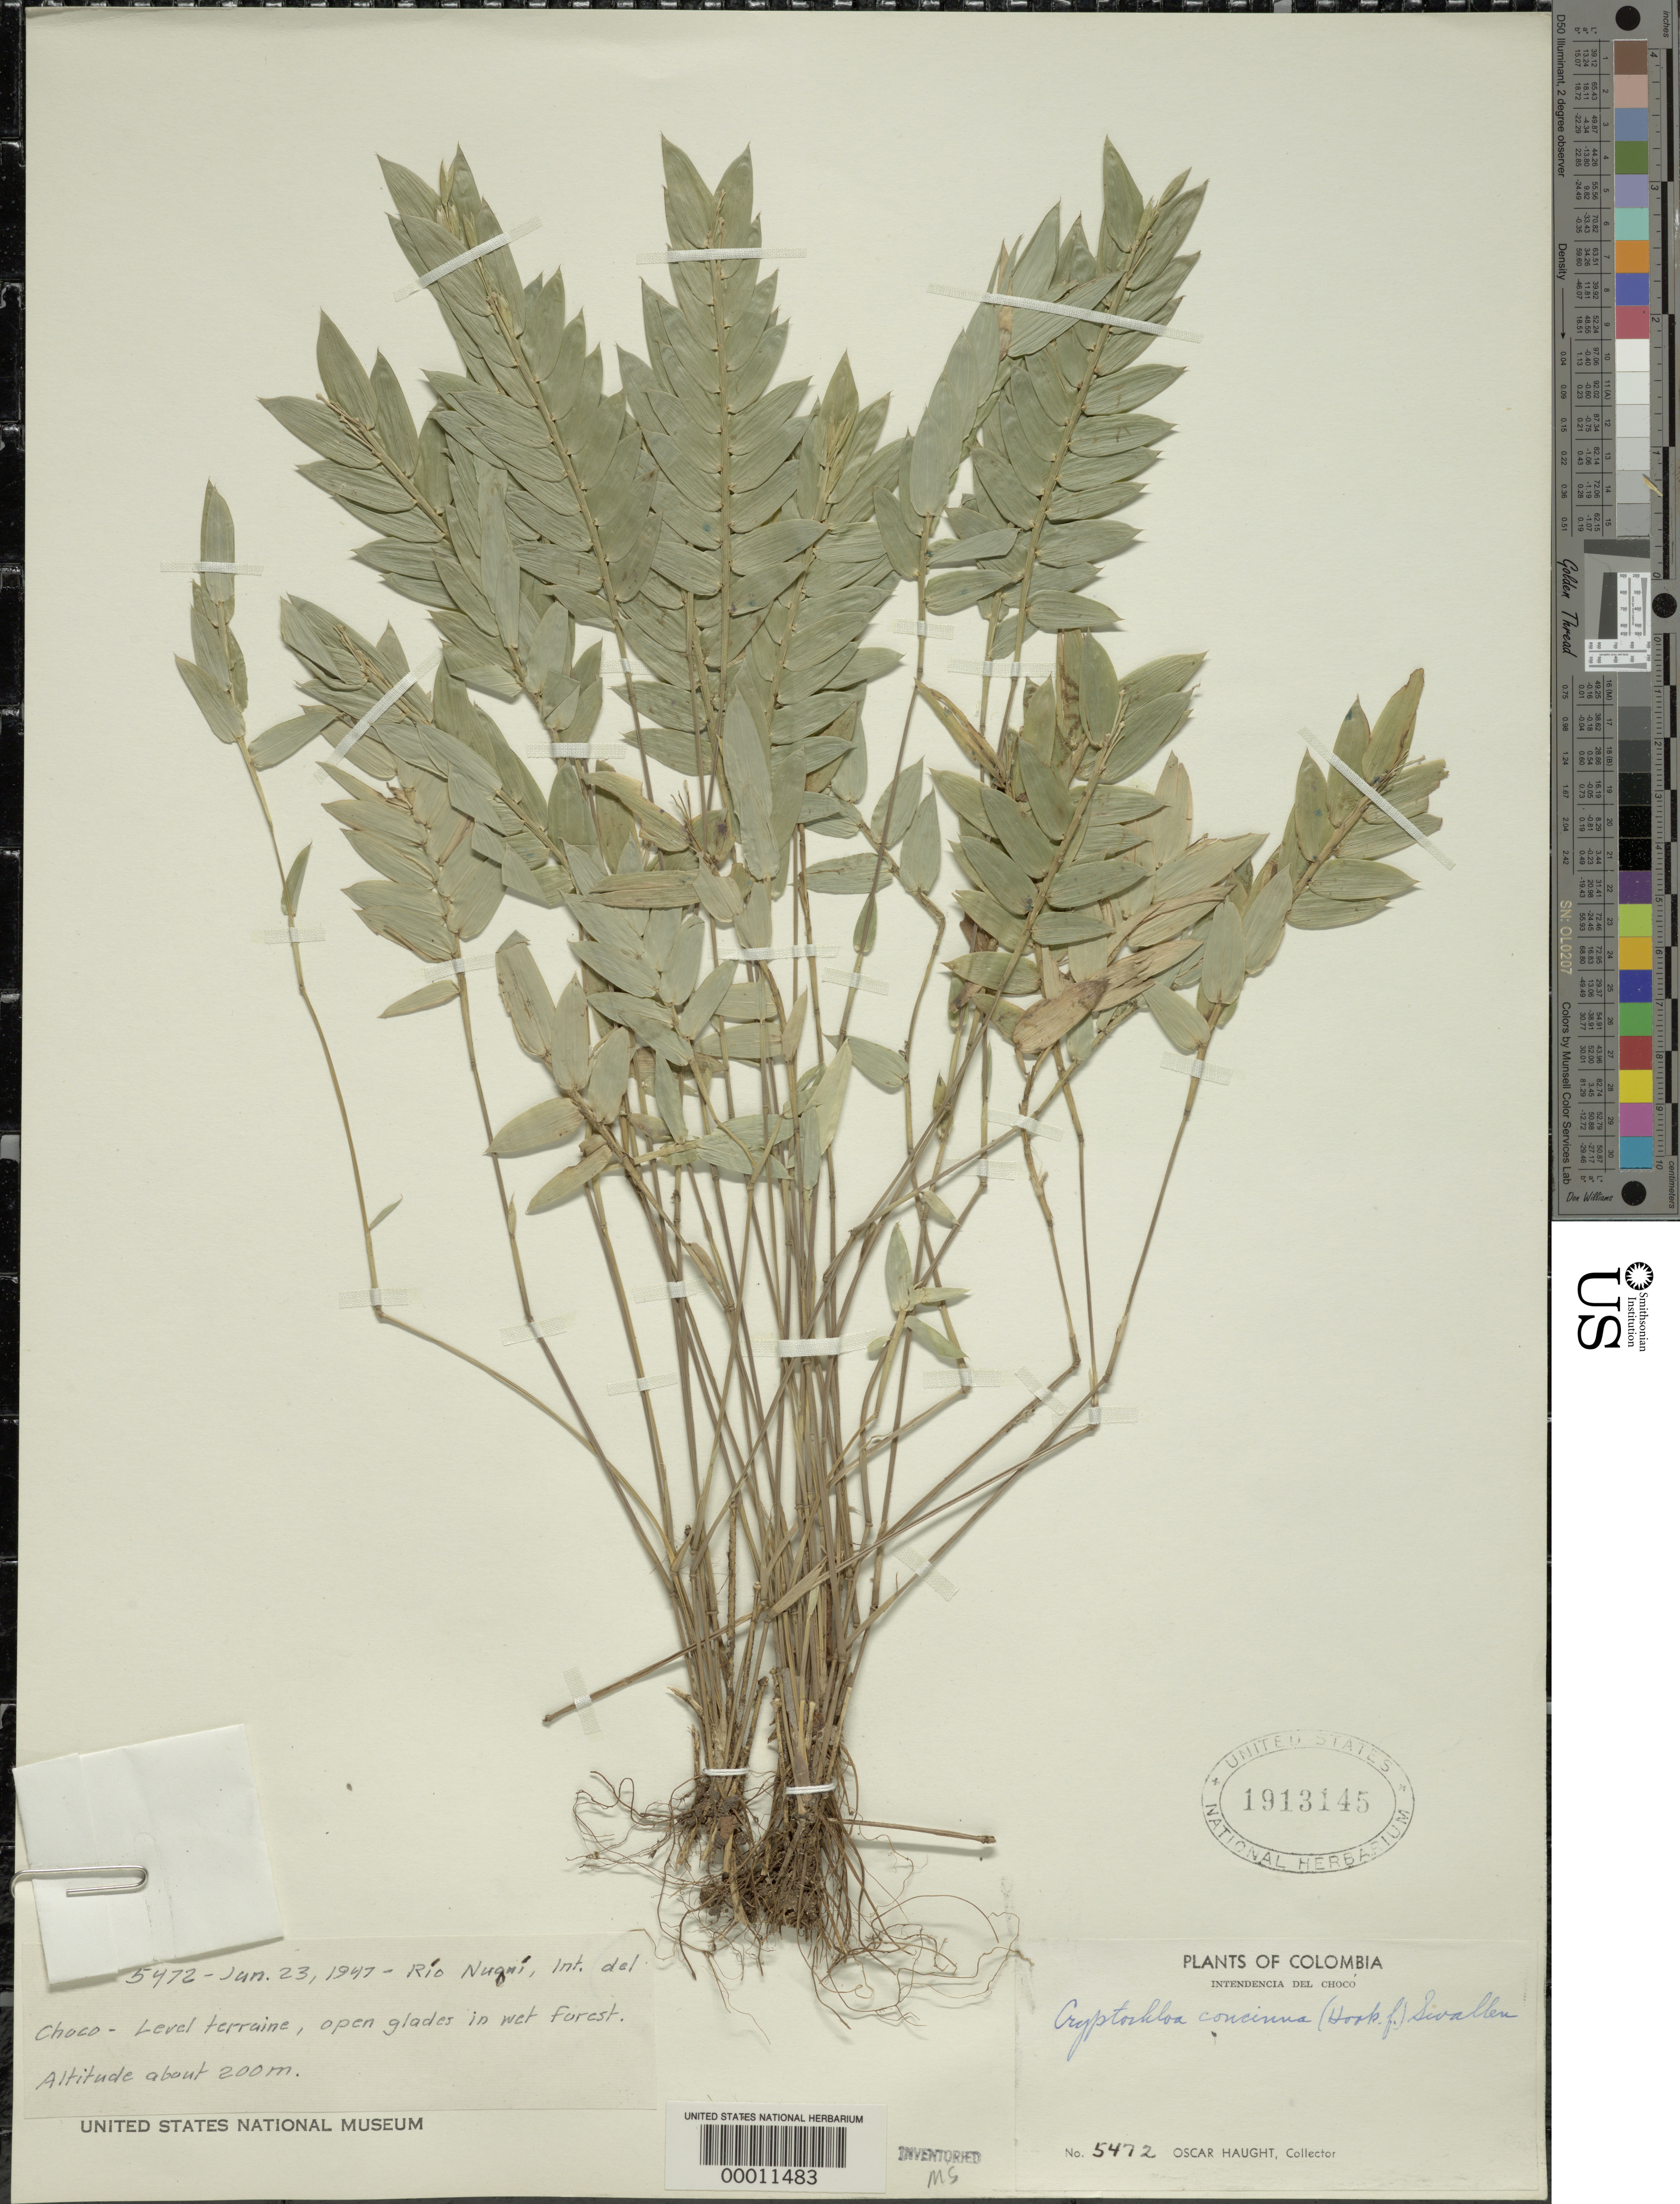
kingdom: Plantae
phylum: Tracheophyta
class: Liliopsida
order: Poales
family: Poaceae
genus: Cryptochloa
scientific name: Cryptochloa concinna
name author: (Hook. f.) Swallen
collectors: O. L. Haught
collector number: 5472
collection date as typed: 23 Jun 1947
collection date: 1947-06-23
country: Colombia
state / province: Chocó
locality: Rio Nuqui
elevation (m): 200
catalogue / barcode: US 1913145